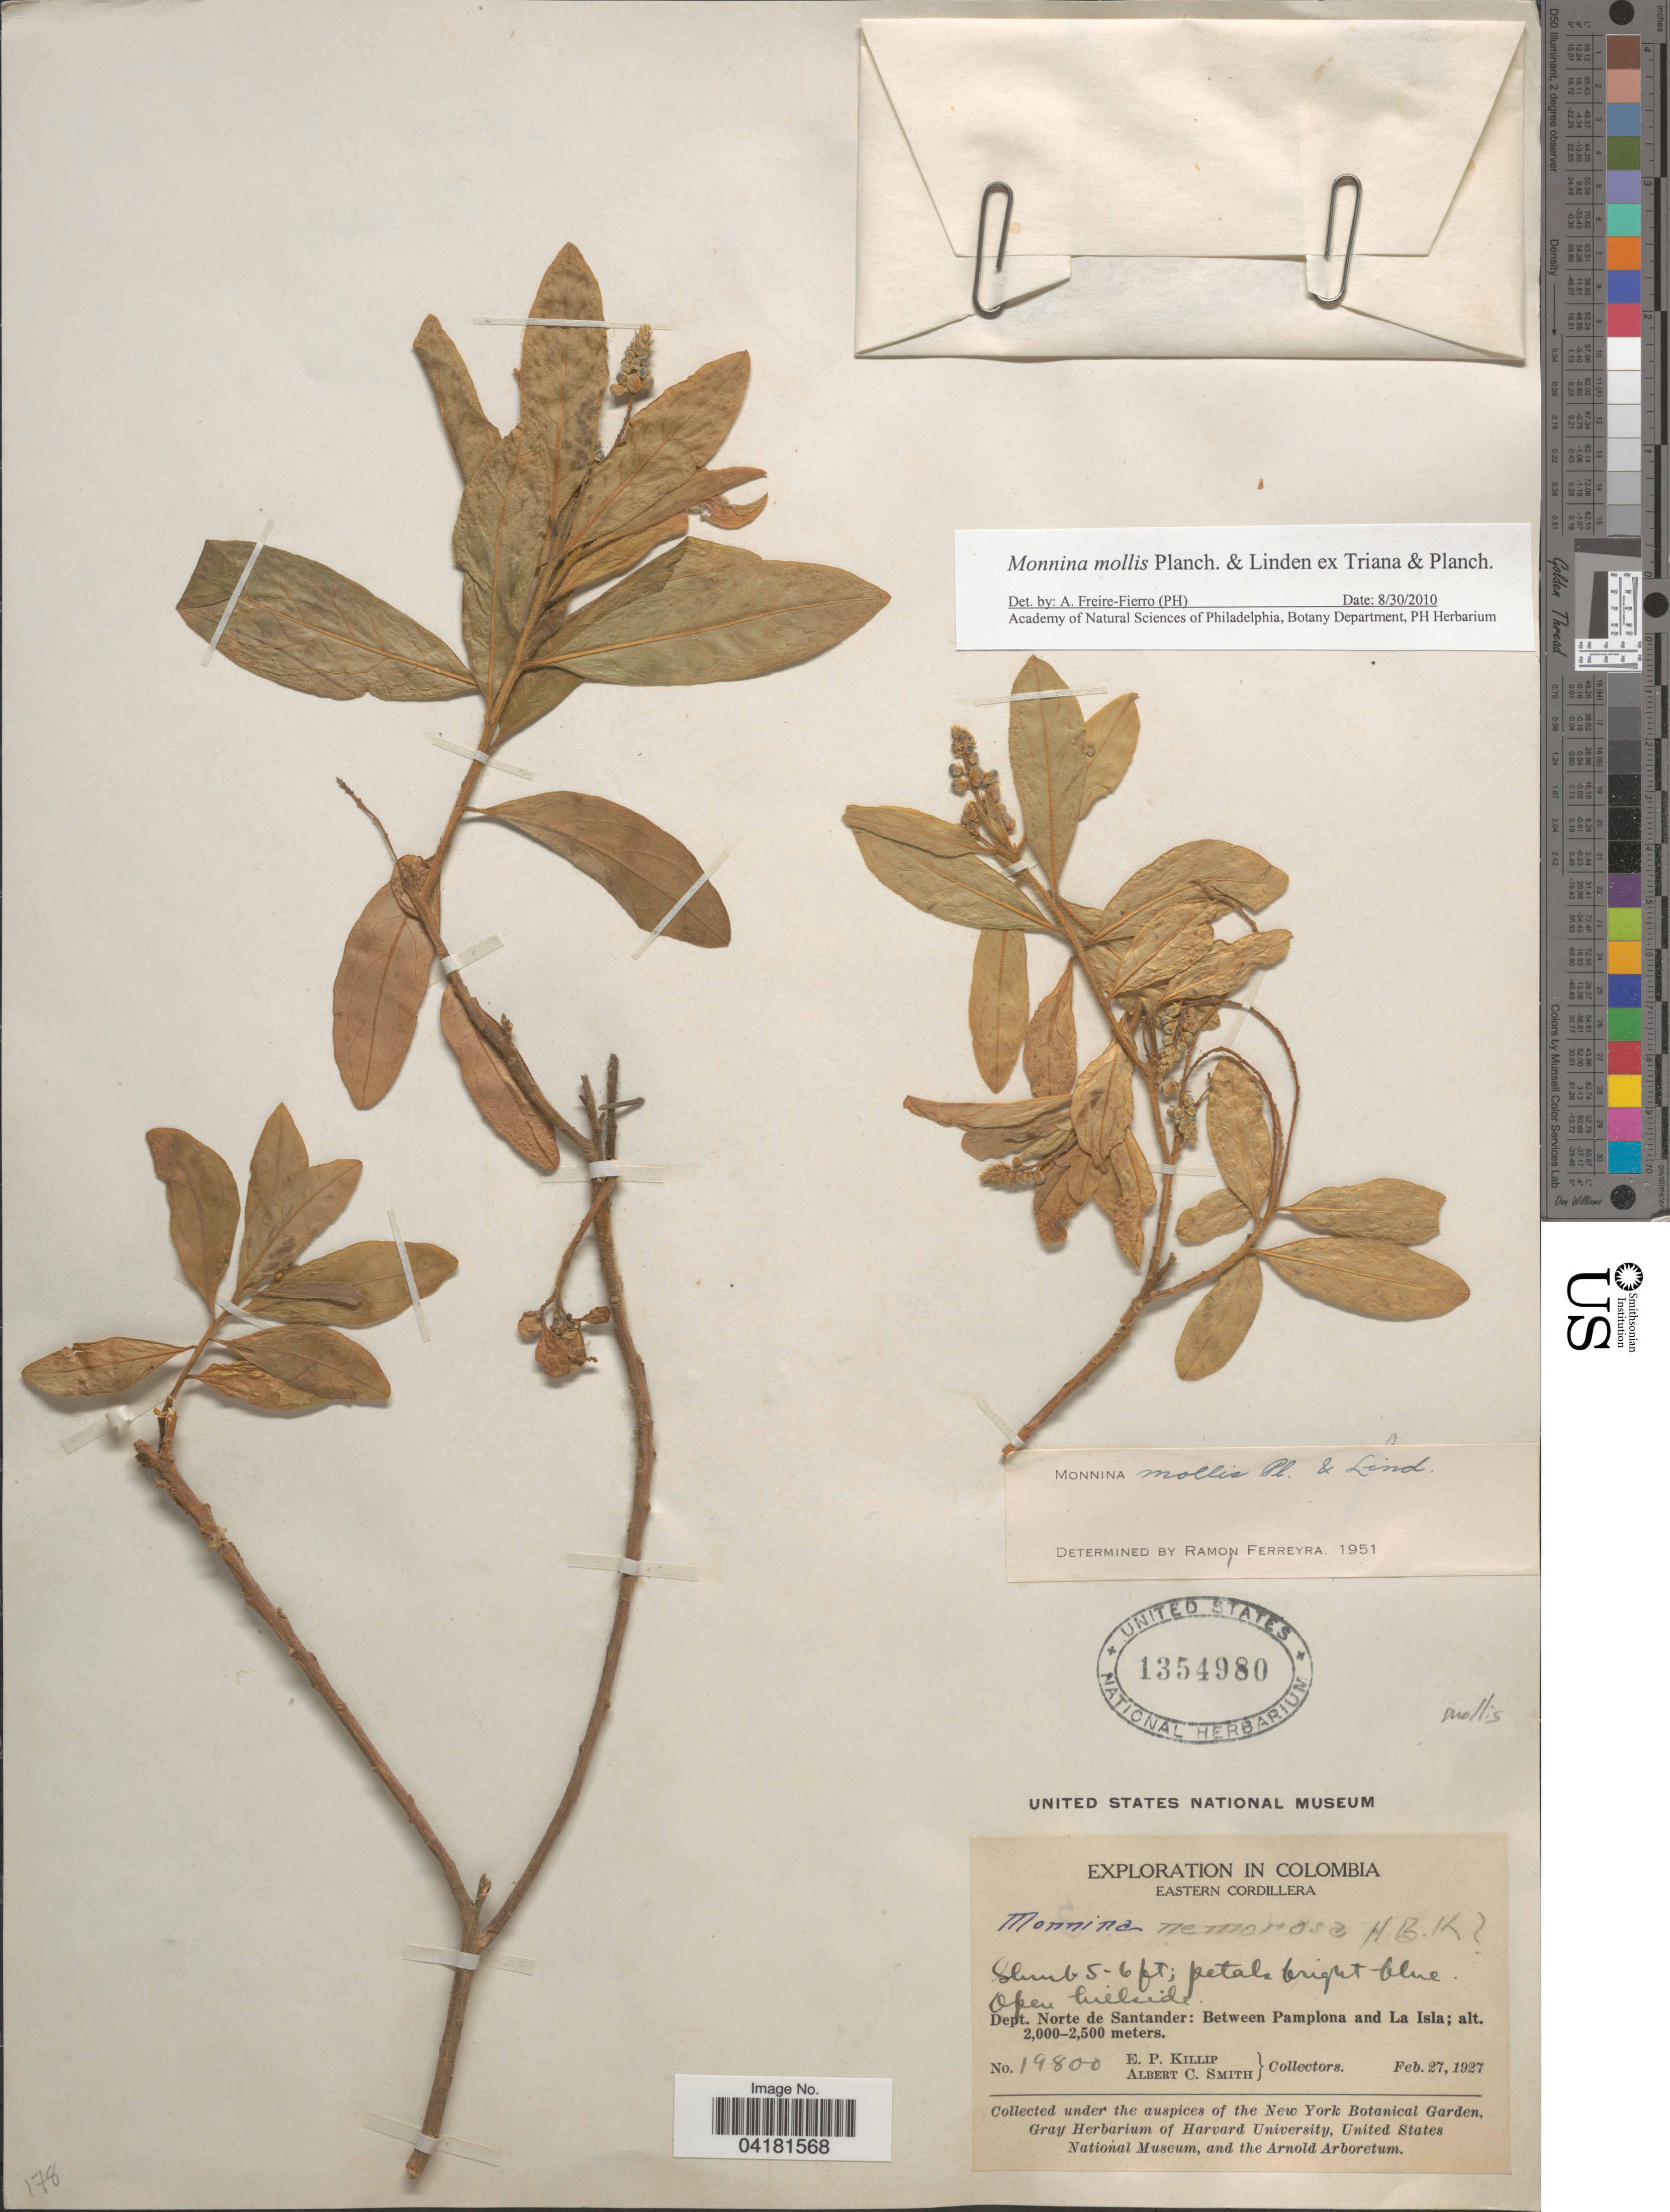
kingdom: Plantae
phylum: Tracheophyta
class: Magnoliopsida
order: Fabales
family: Polygalaceae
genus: Monnina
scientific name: Monnina mollis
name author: Planch. & Linden in Triana & Planch.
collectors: E. P. Killip & A. C. Smith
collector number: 19800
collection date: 1927-02-27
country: Colombia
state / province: Norte de Santander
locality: Exploration in Colombia. Eastern Cordillera. Open hillside. Dept. Norte de Santander: Between Pamplona and La Isla.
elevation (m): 2000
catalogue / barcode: US 1354980